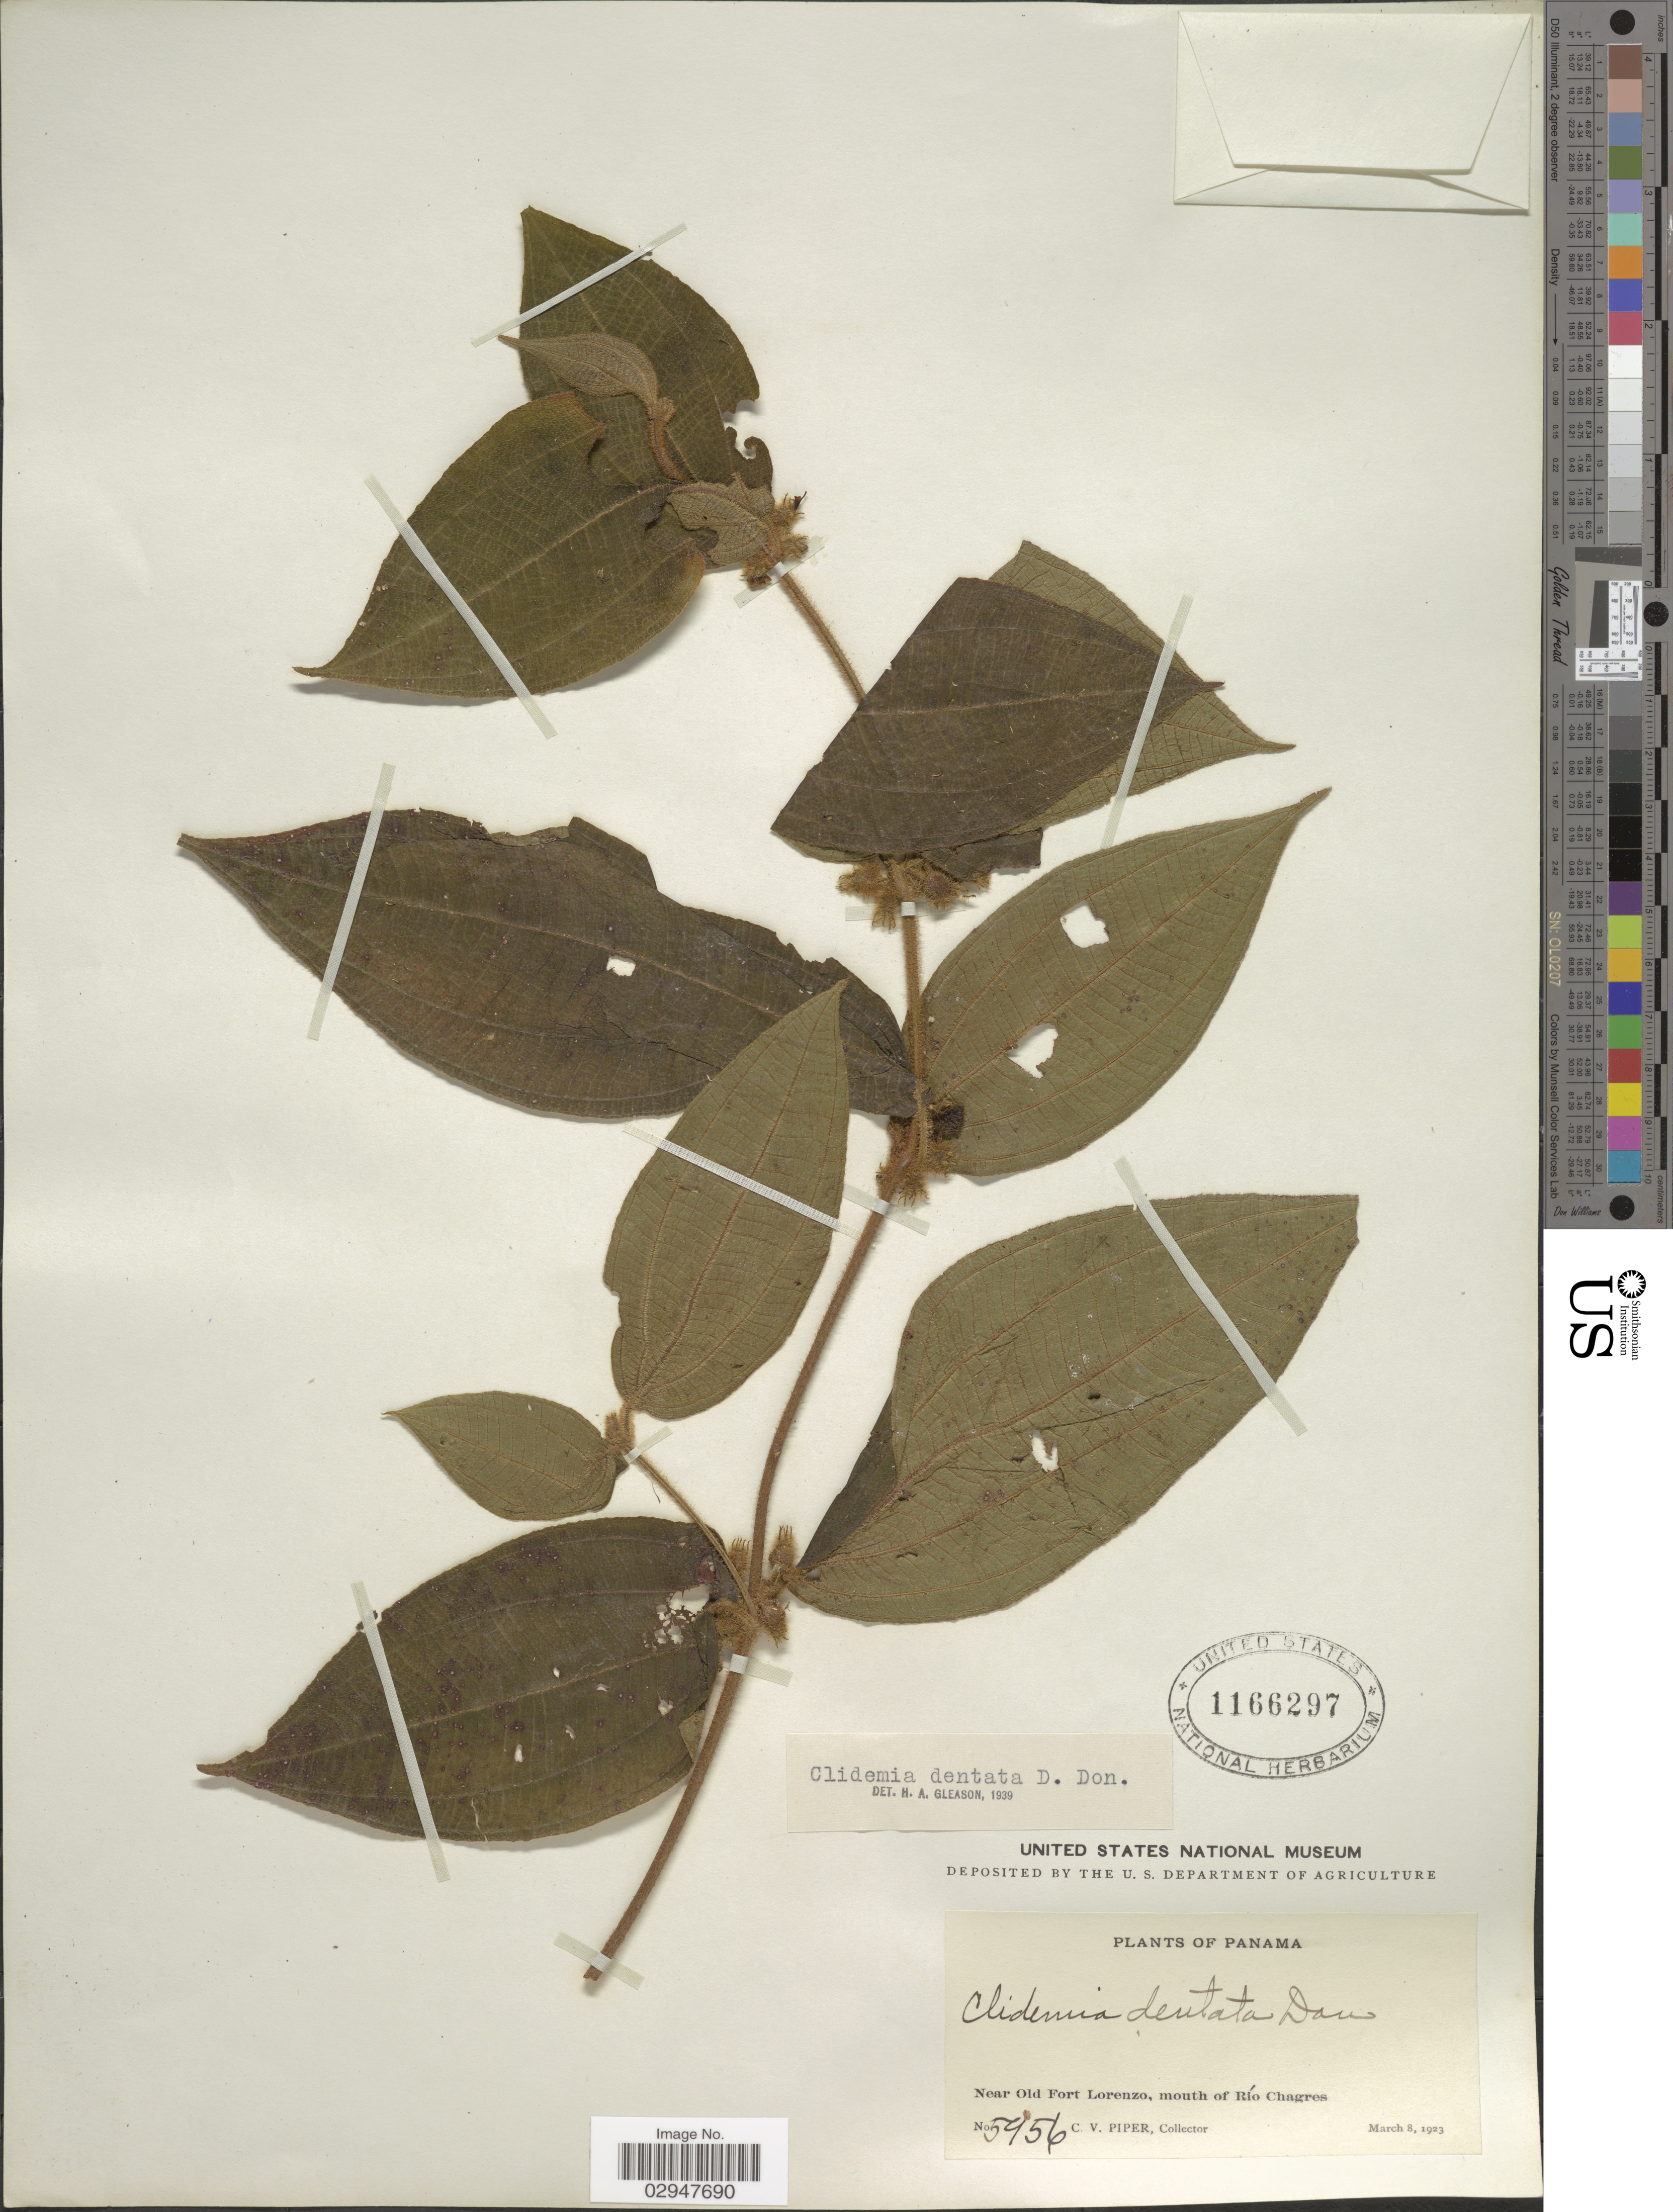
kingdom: Plantae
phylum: Tracheophyta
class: Magnoliopsida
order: Myrtales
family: Melastomataceae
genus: Clidemia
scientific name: Clidemia dentata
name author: D. Don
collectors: C. V. Piper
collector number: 5956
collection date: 1923-03-08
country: Panama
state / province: Colón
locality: Near Old Fort Lorenzo, mouth of Río Chagres.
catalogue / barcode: US 1166297